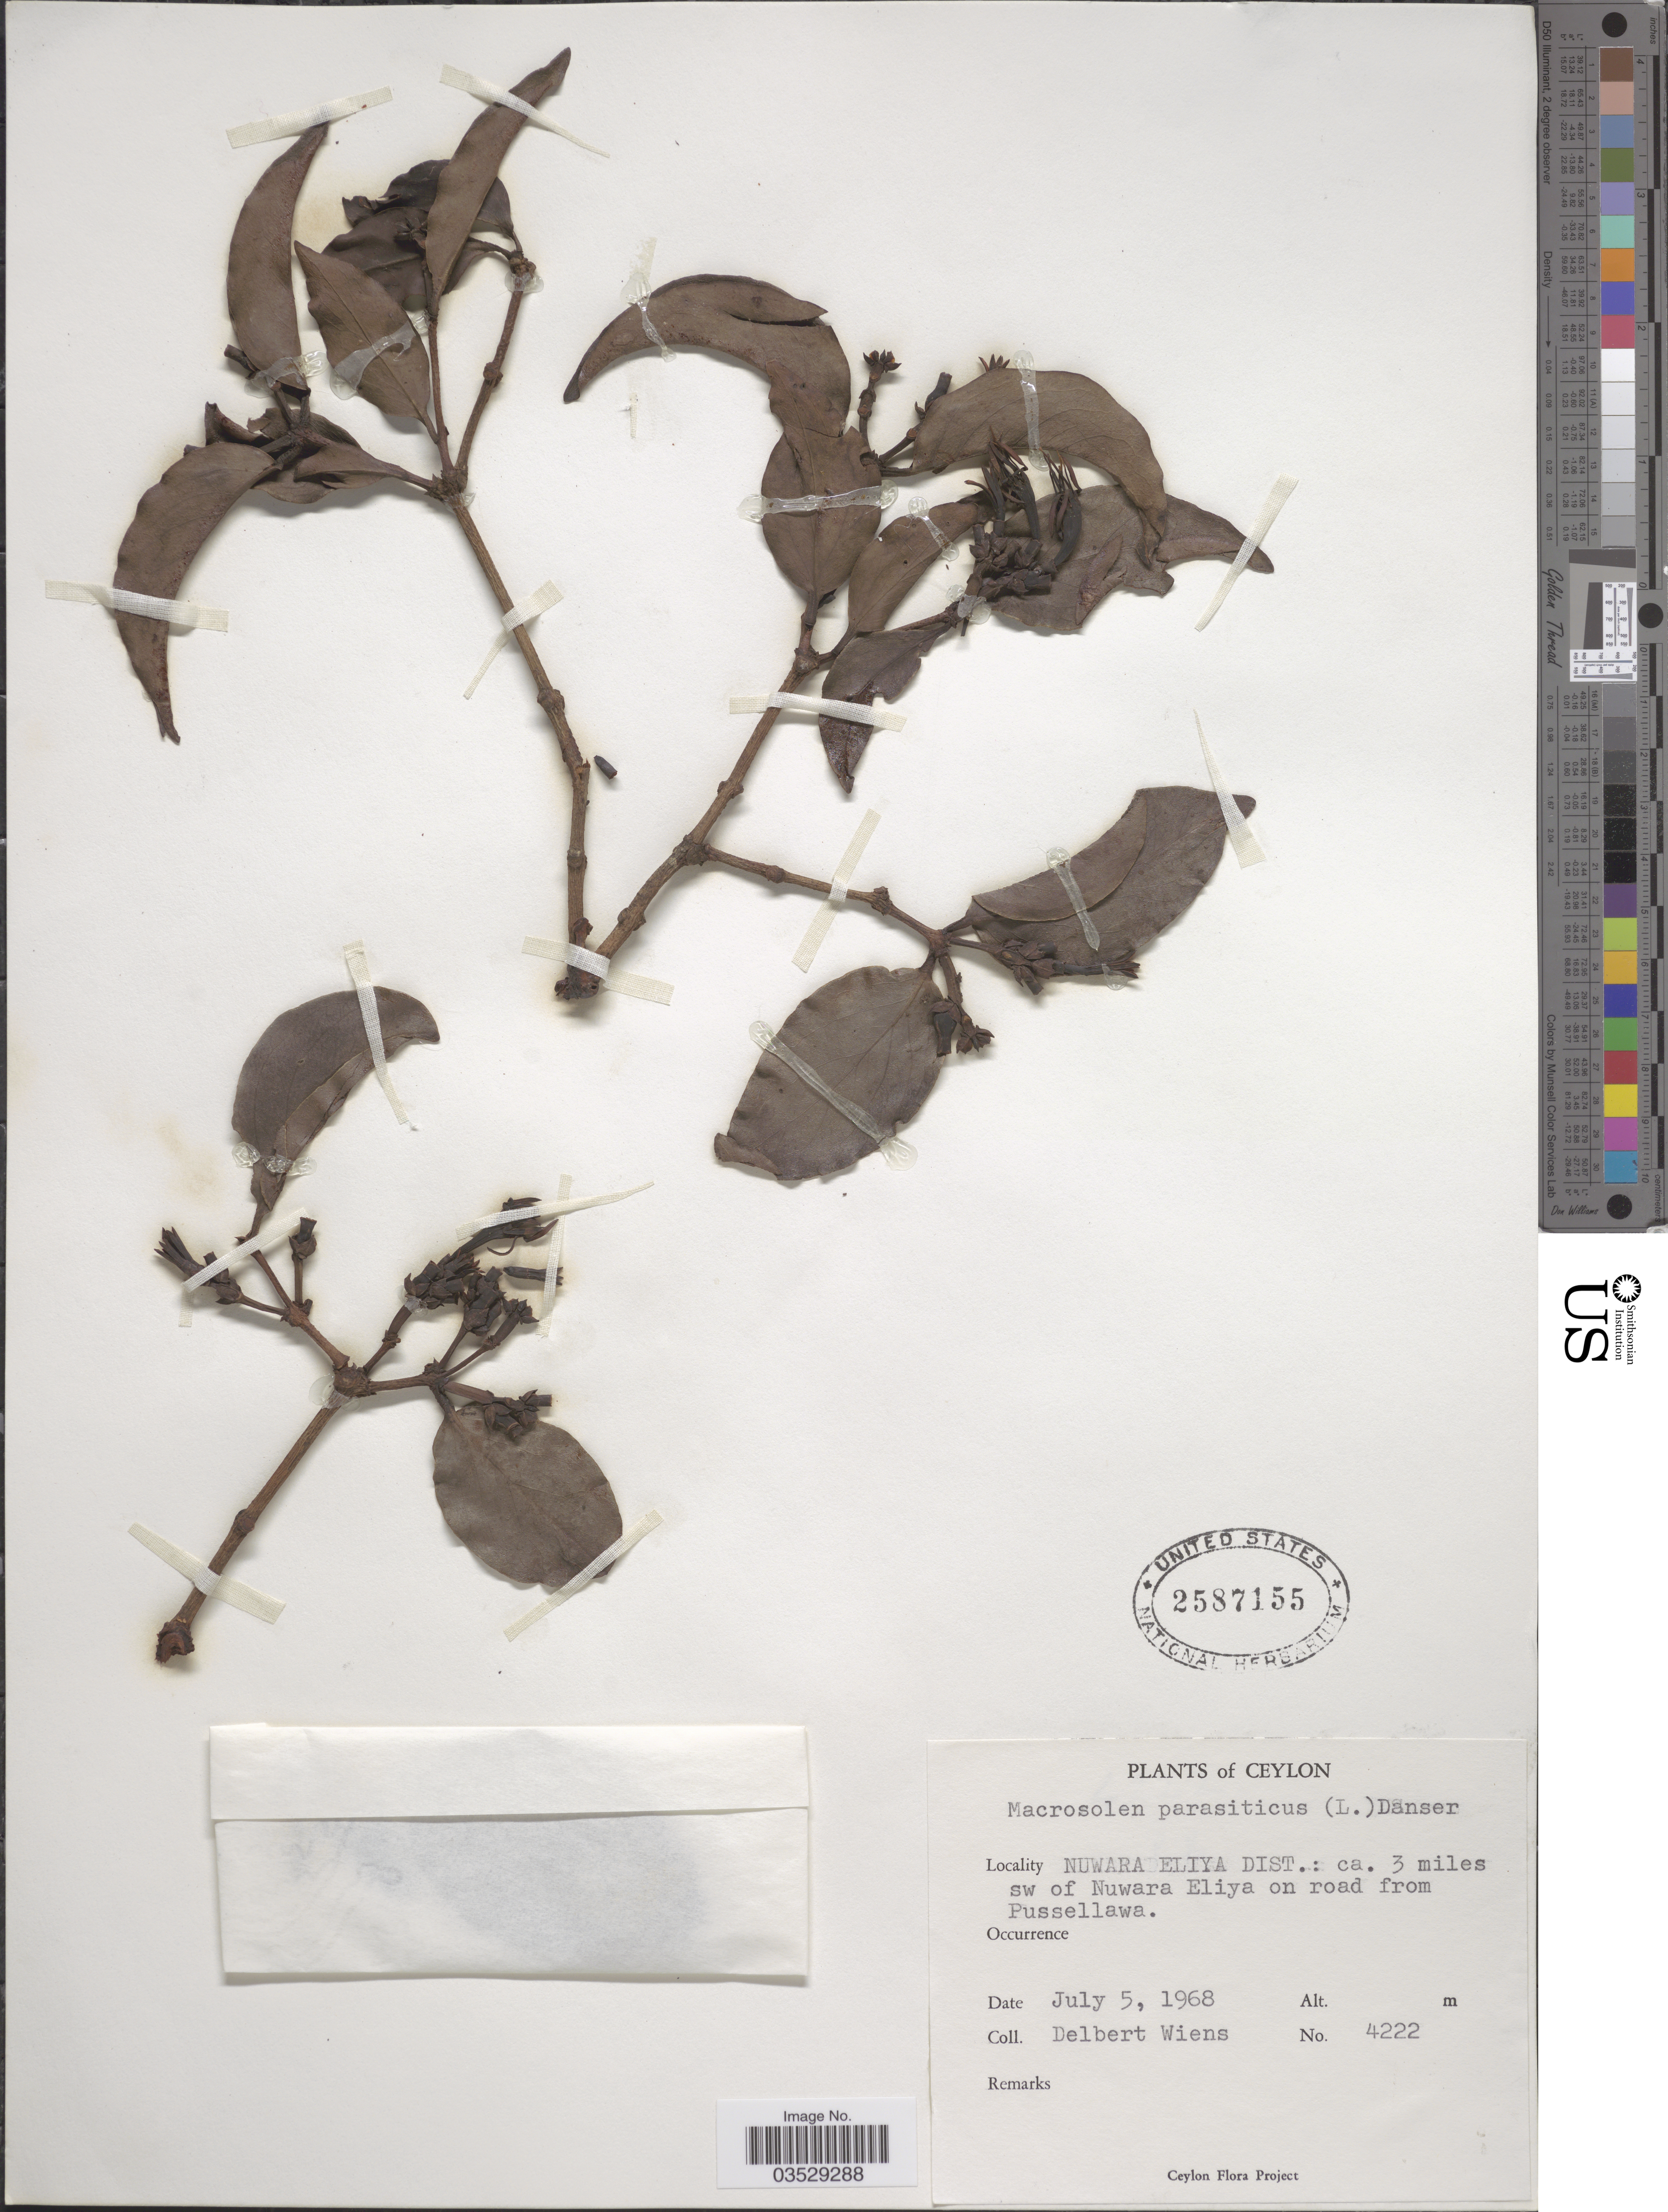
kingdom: Plantae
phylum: Tracheophyta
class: Magnoliopsida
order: Santalales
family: Loranthaceae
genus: Macrosolen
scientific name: Macrosolen parasiticus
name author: (L.) Danser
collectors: D. Wiens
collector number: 4222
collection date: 1968-07-05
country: Sri Lanka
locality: Ceylon. Nuwara Eliya Dist.: ca. 3 miles sw of Nuwara Eliya on road from Pussellawa.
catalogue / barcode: US 2587155